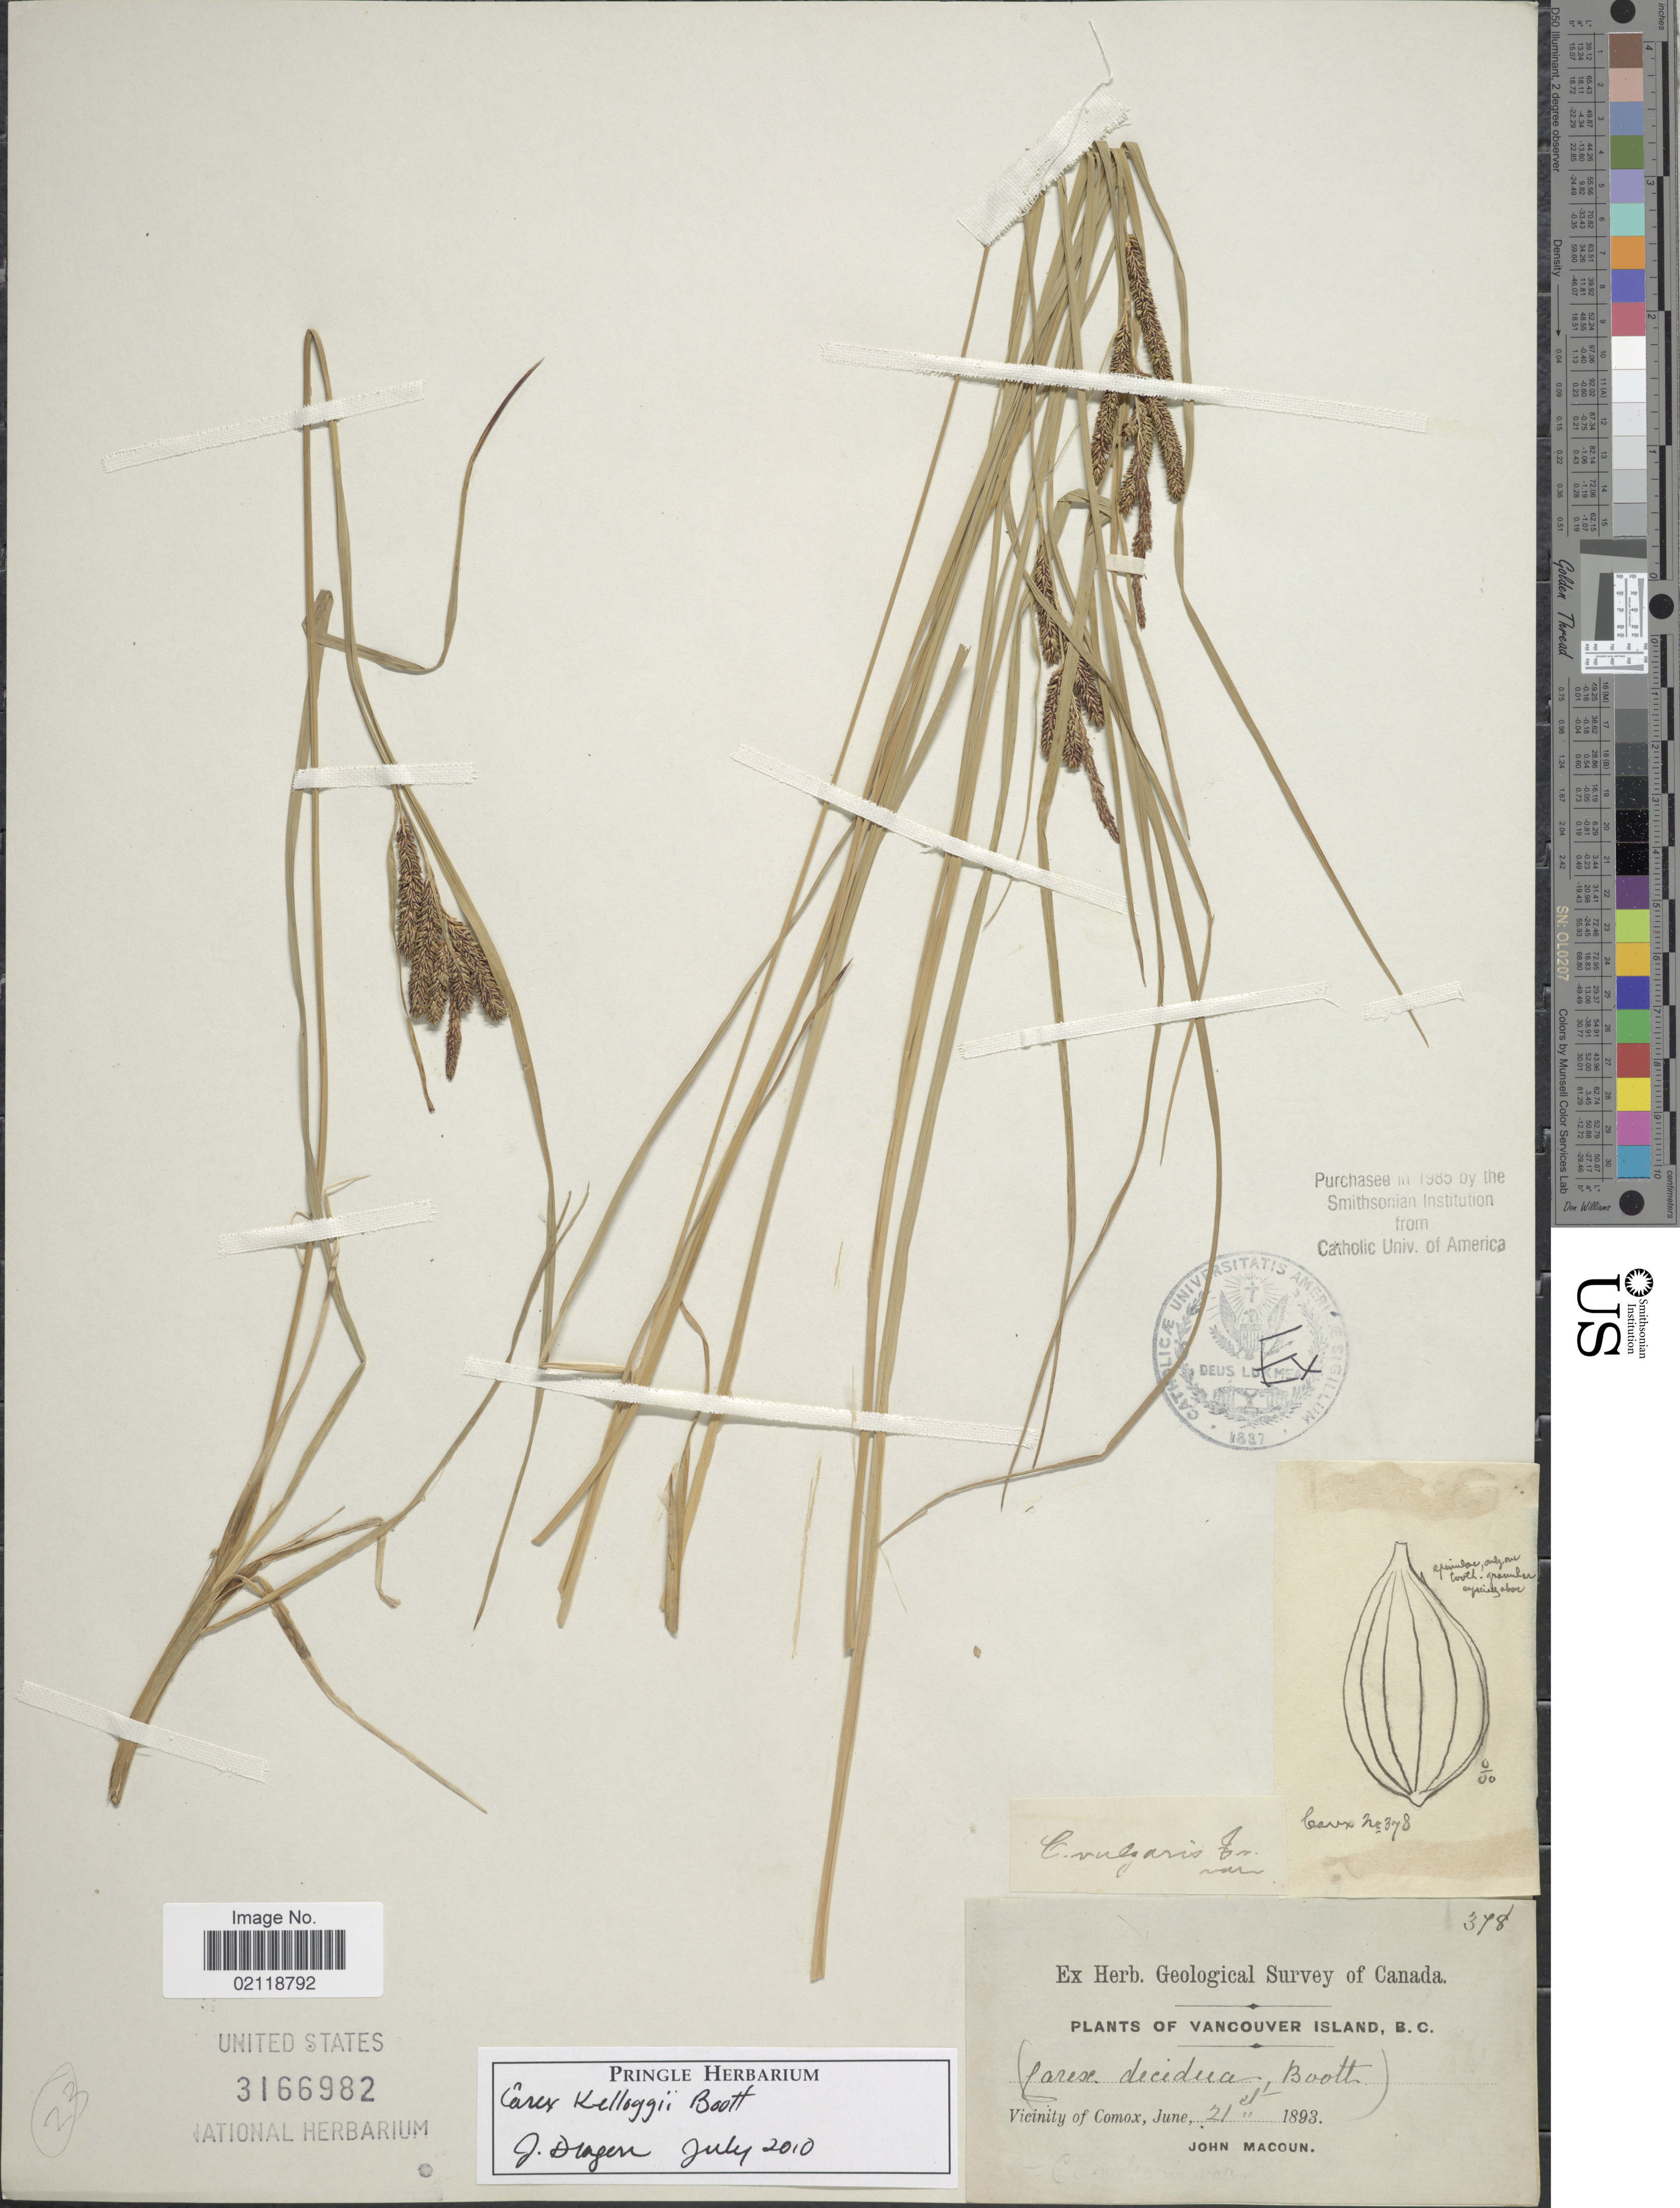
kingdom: Plantae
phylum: Tracheophyta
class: Liliopsida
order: Poales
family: Cyperaceae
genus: Carex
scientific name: Carex kelloggii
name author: W. Boott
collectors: J. Macoun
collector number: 378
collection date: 1893-06-21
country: Canada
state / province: British Columbia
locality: Vancouver Island, Vicinity of Comox.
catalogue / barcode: US 3166982